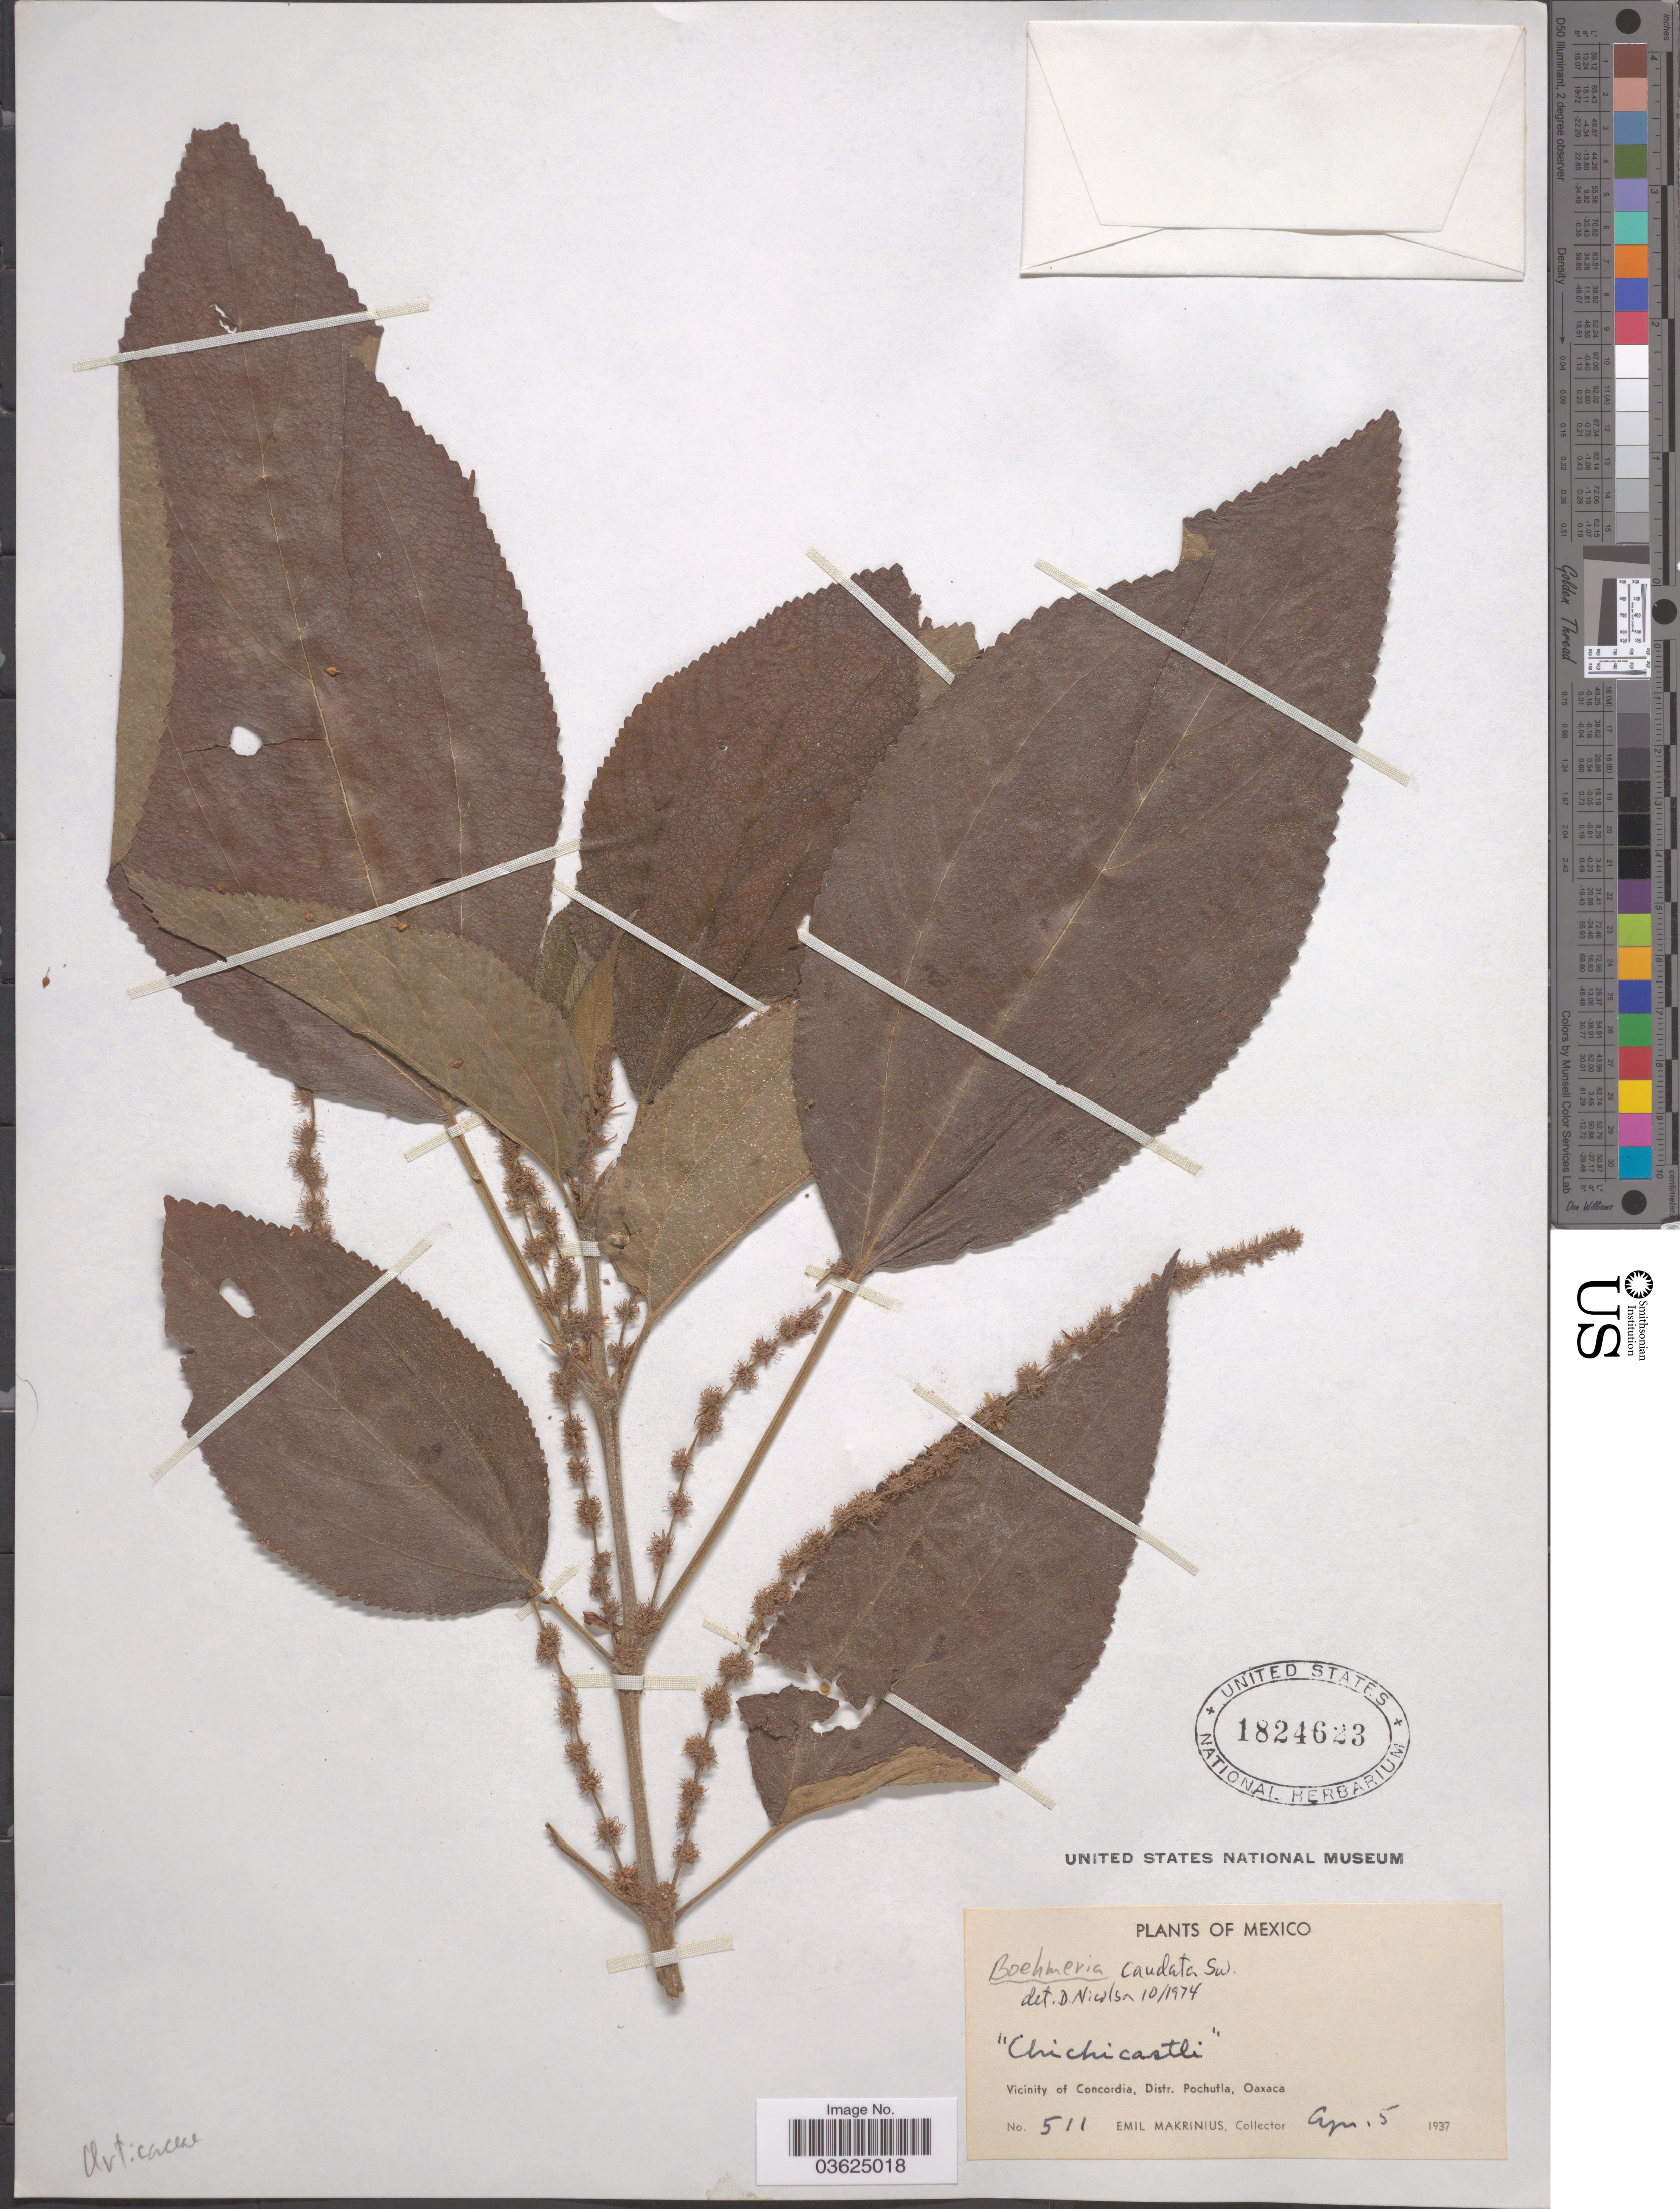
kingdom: Plantae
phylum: Tracheophyta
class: Magnoliopsida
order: Rosales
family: Urticaceae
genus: Boehmeria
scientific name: Boehmeria caudata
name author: Sw.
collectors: E. Makrinius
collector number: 511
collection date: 1937-04-05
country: Mexico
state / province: Oaxaca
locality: Vicinity of Concordia, Distr. Pochutla.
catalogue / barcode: US 1824623